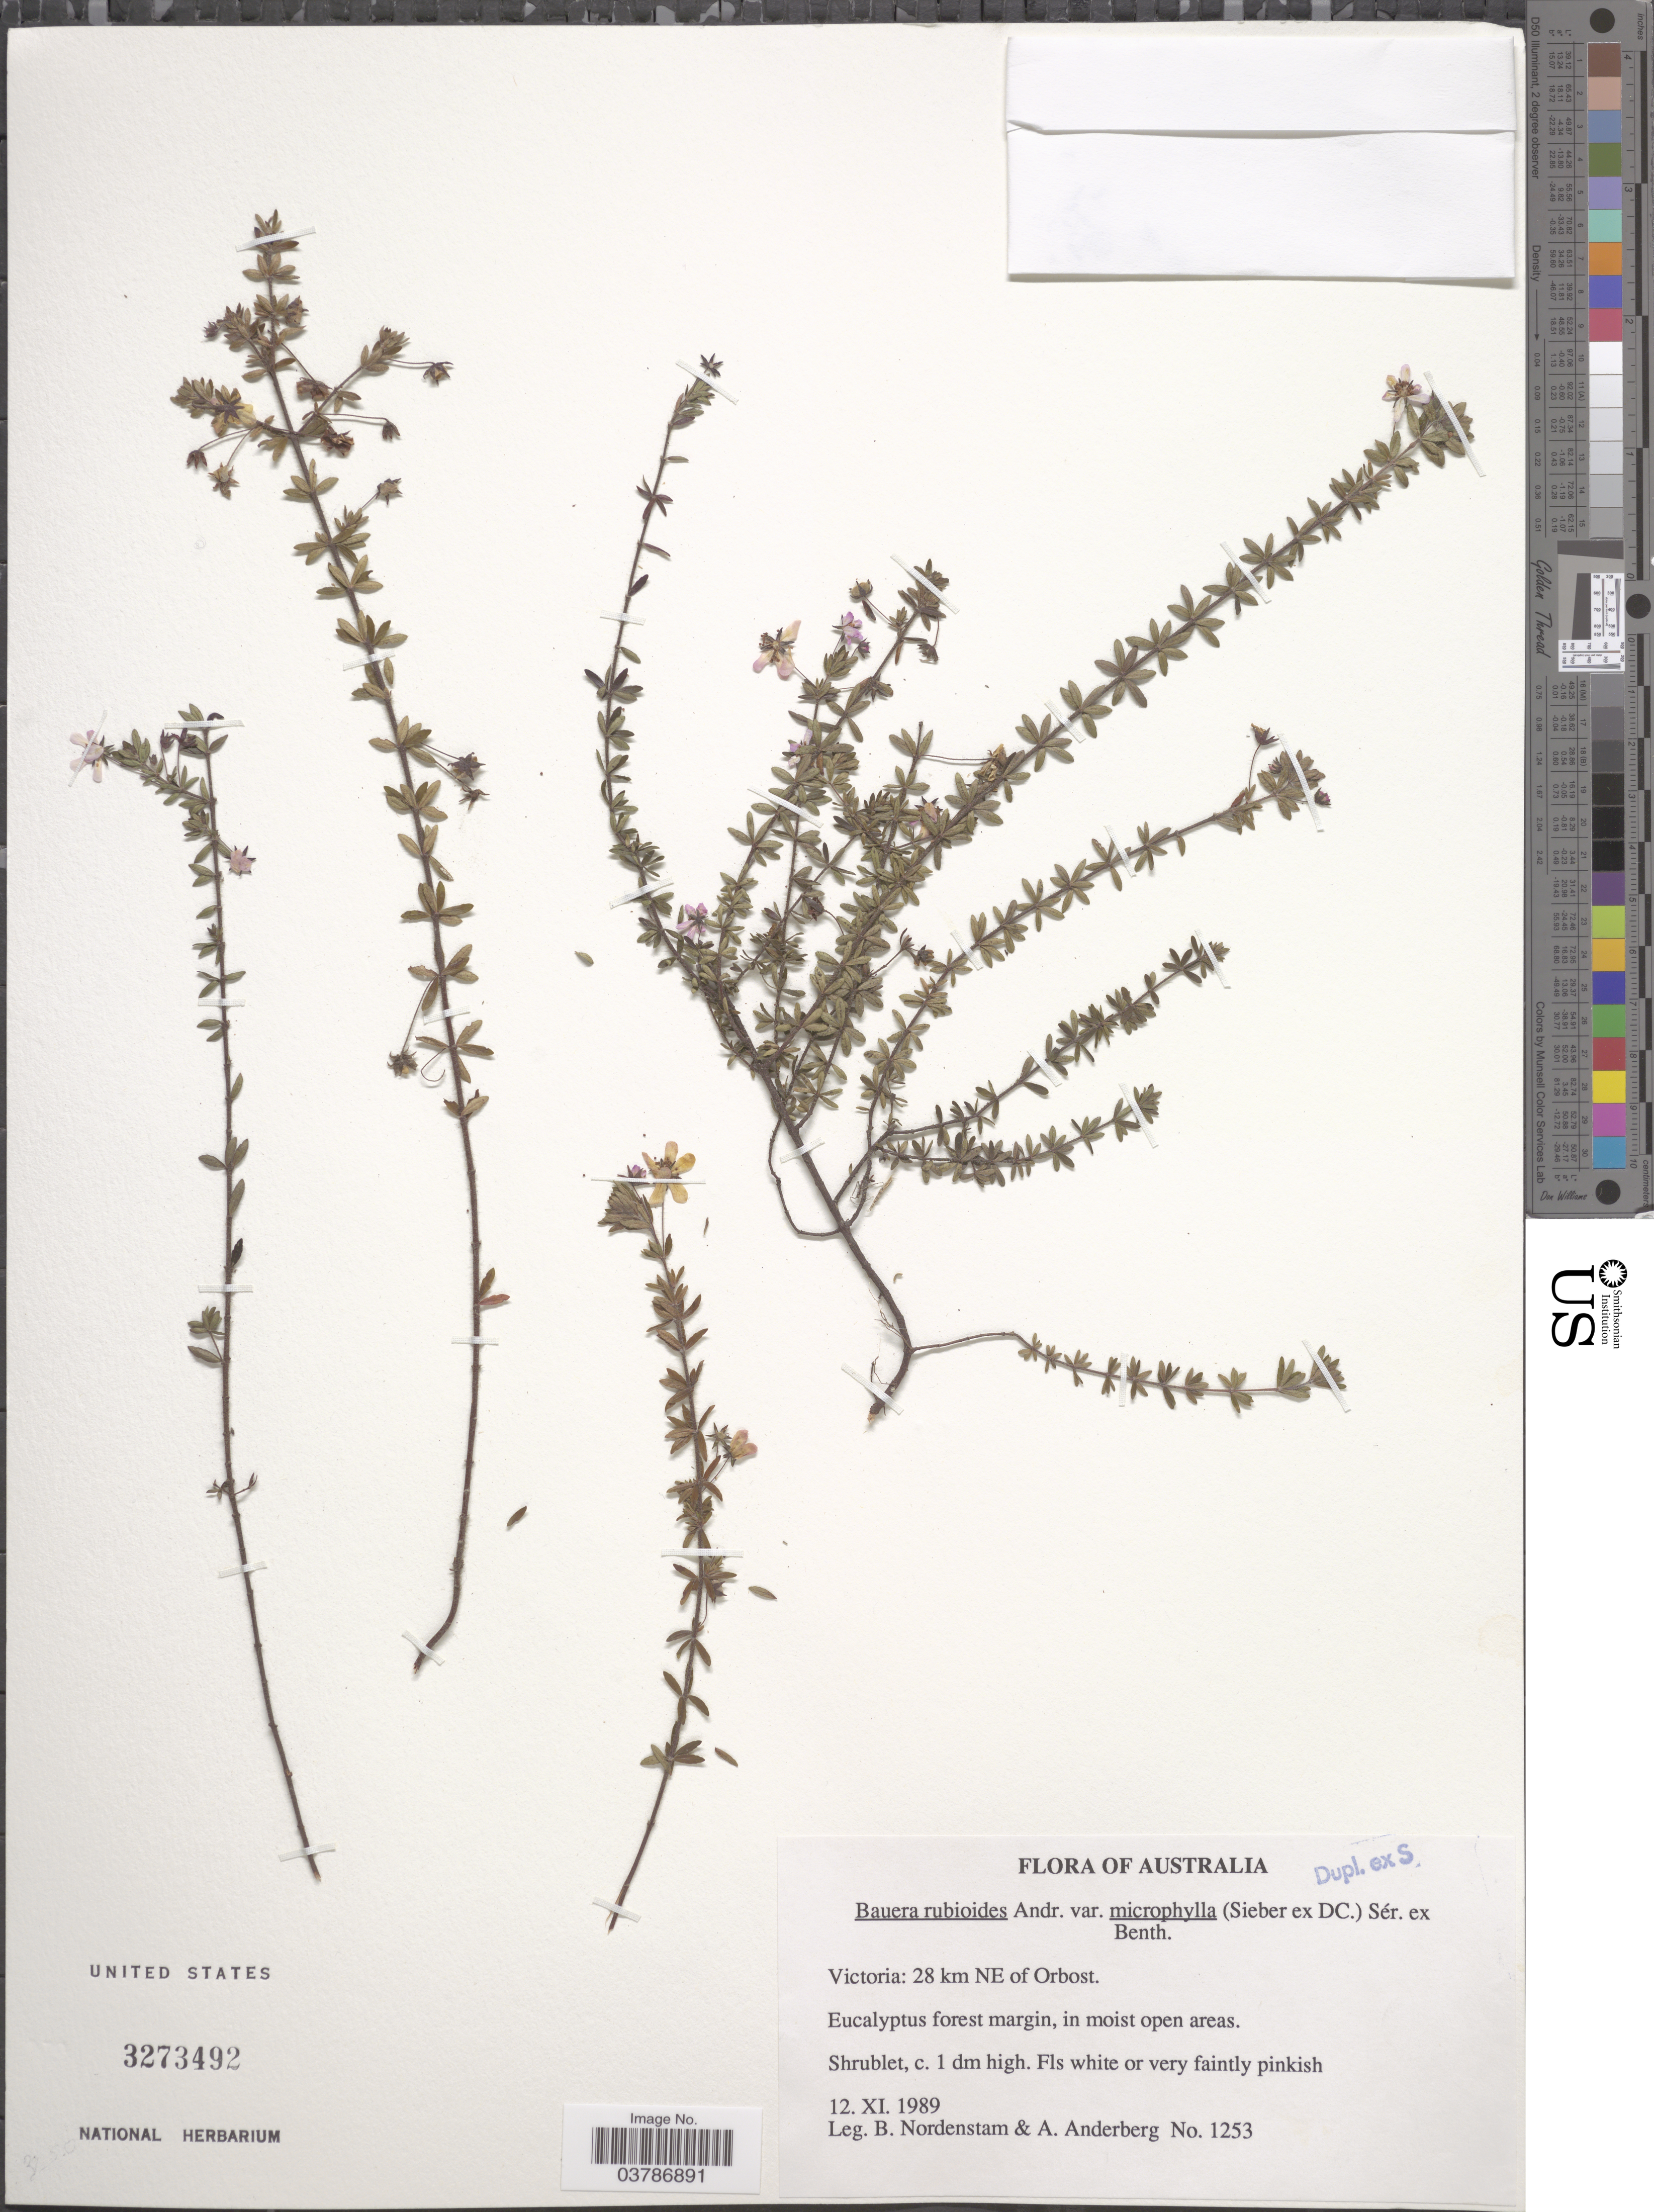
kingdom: Plantae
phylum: Tracheophyta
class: Magnoliopsida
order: Oxalidales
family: Cunoniaceae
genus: Bauera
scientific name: Bauera rubioides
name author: Andrews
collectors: B. Nordenstam & A. A. Anderberg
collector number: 1253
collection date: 1989-11-12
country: Australia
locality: Victoria: 28 km NE of Orbost.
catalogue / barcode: US 3273492